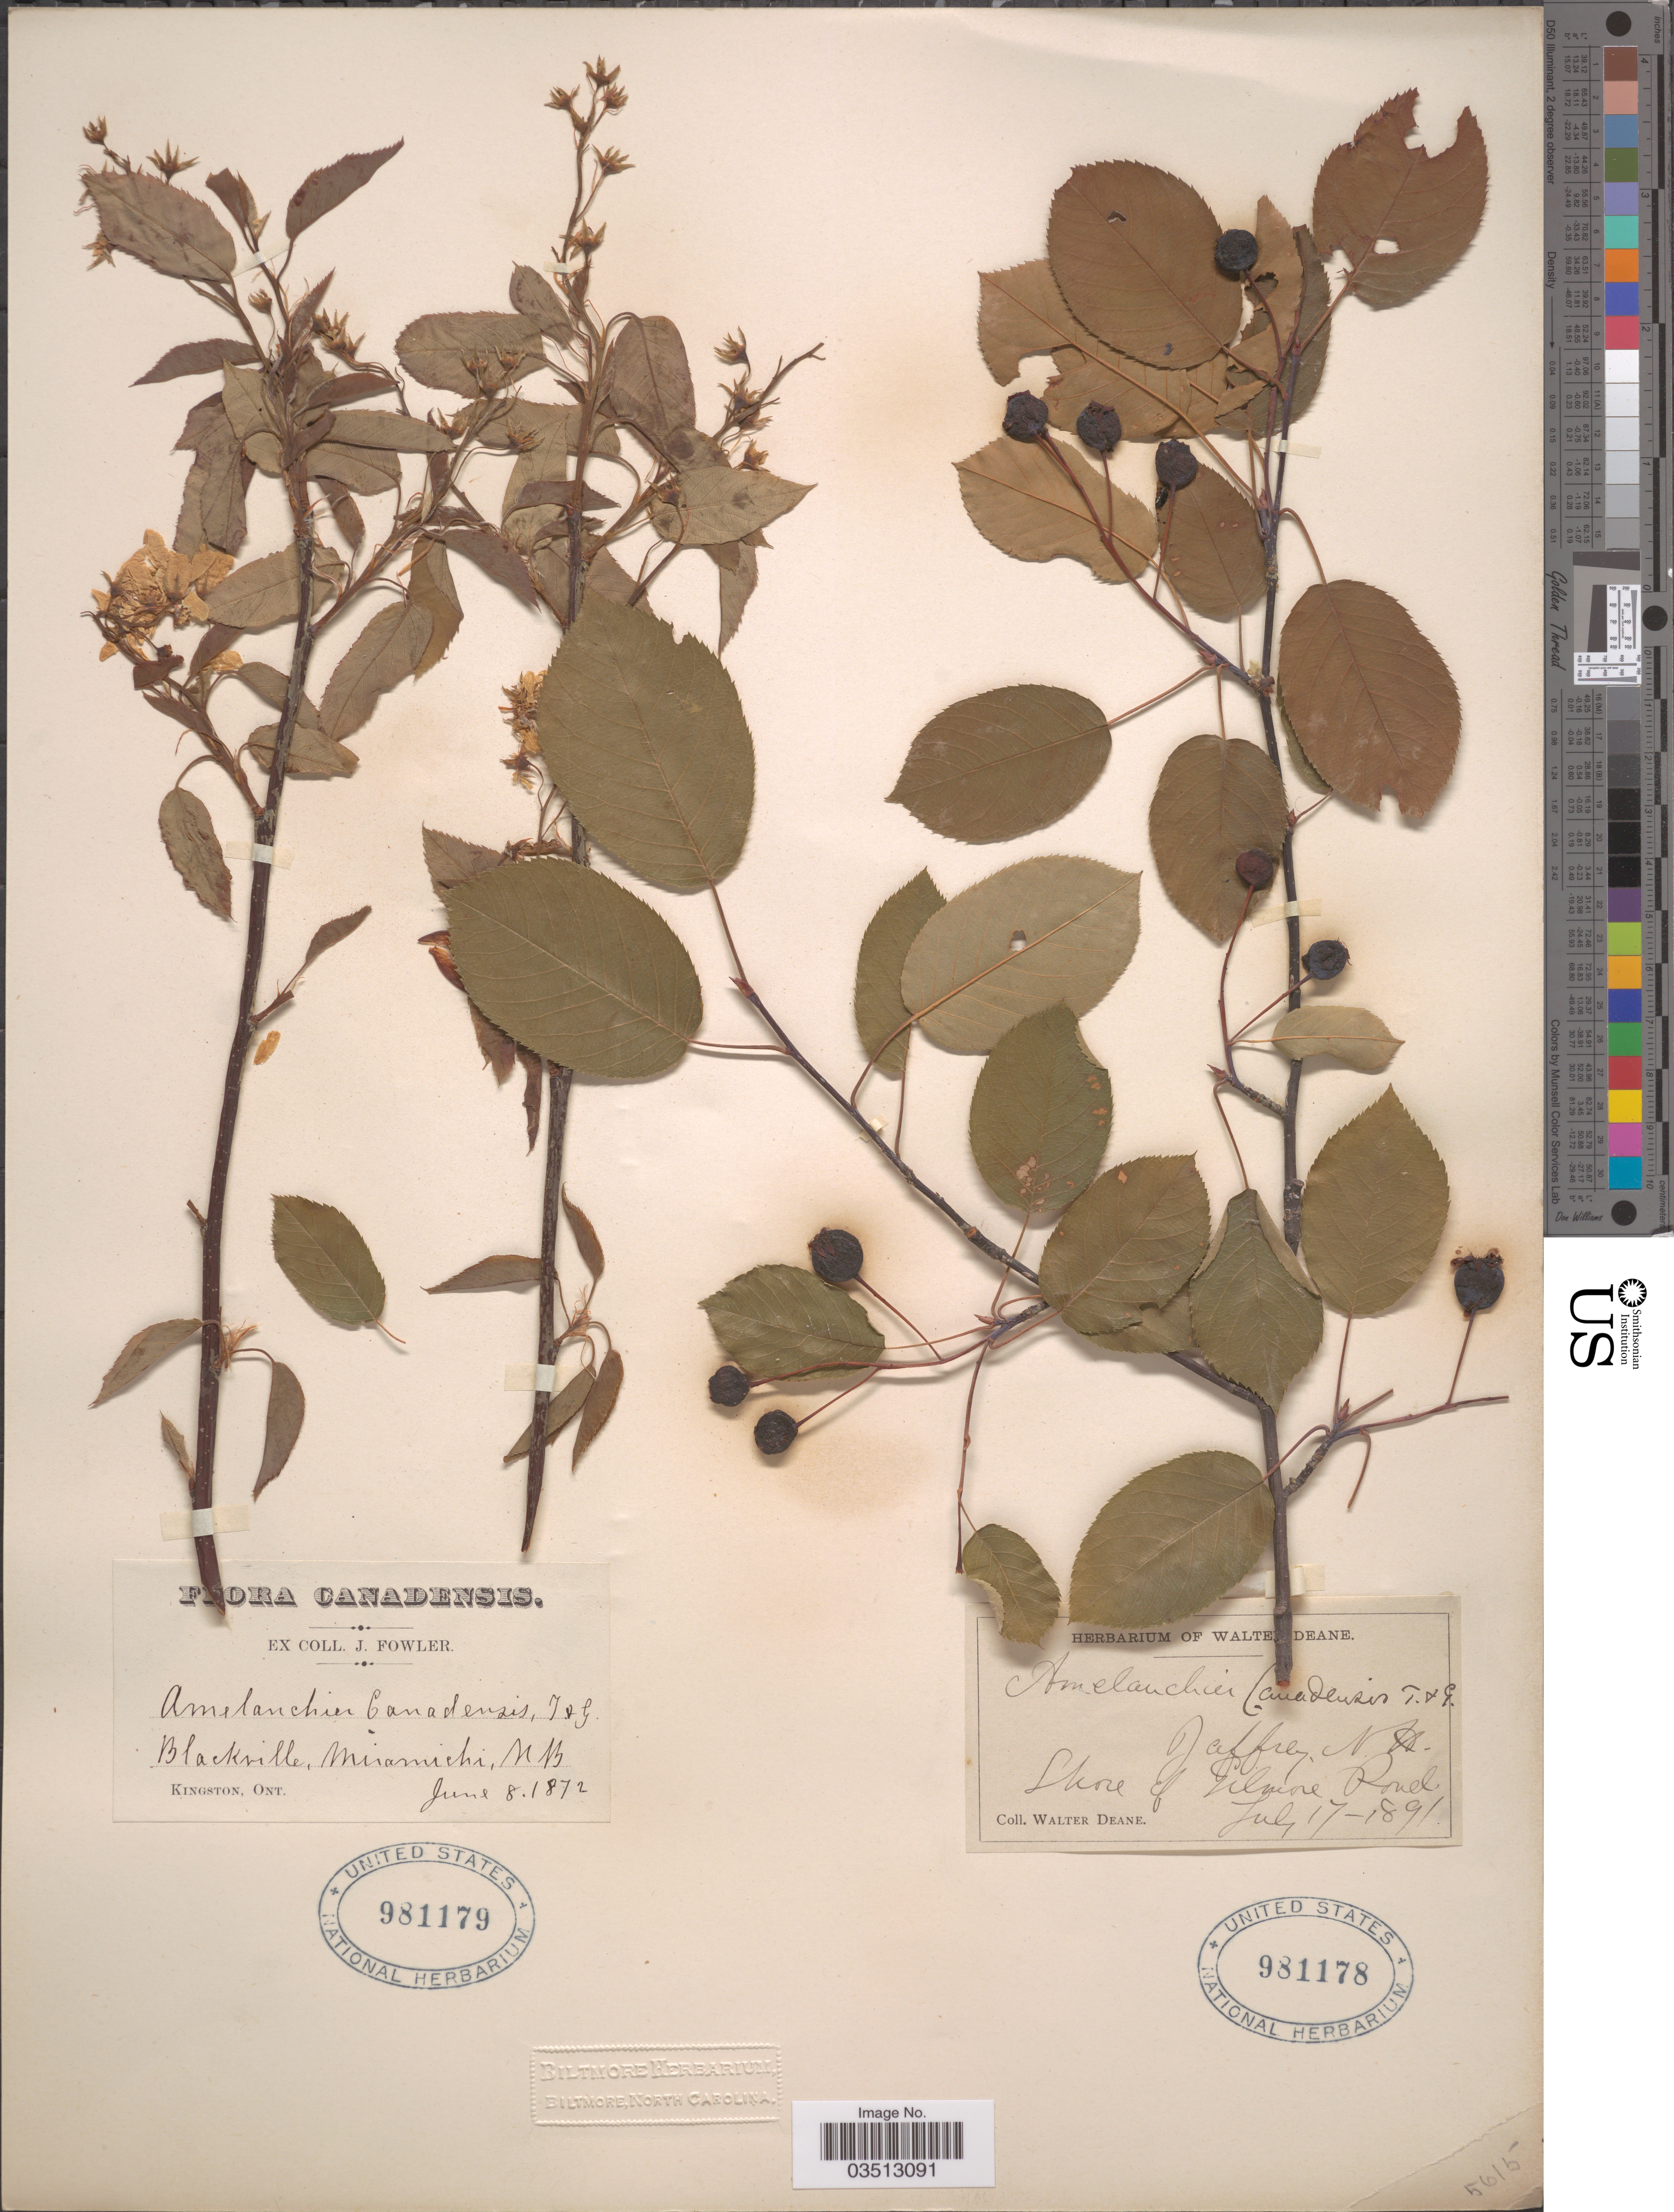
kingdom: Plantae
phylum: Tracheophyta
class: Magnoliopsida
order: Rosales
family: Rosaceae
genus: Amelanchier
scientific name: Amelanchier sp.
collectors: J. Fowler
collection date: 1872-06-08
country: Canada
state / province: New Brunswick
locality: Blackville, Miramichi.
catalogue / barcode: US 981179